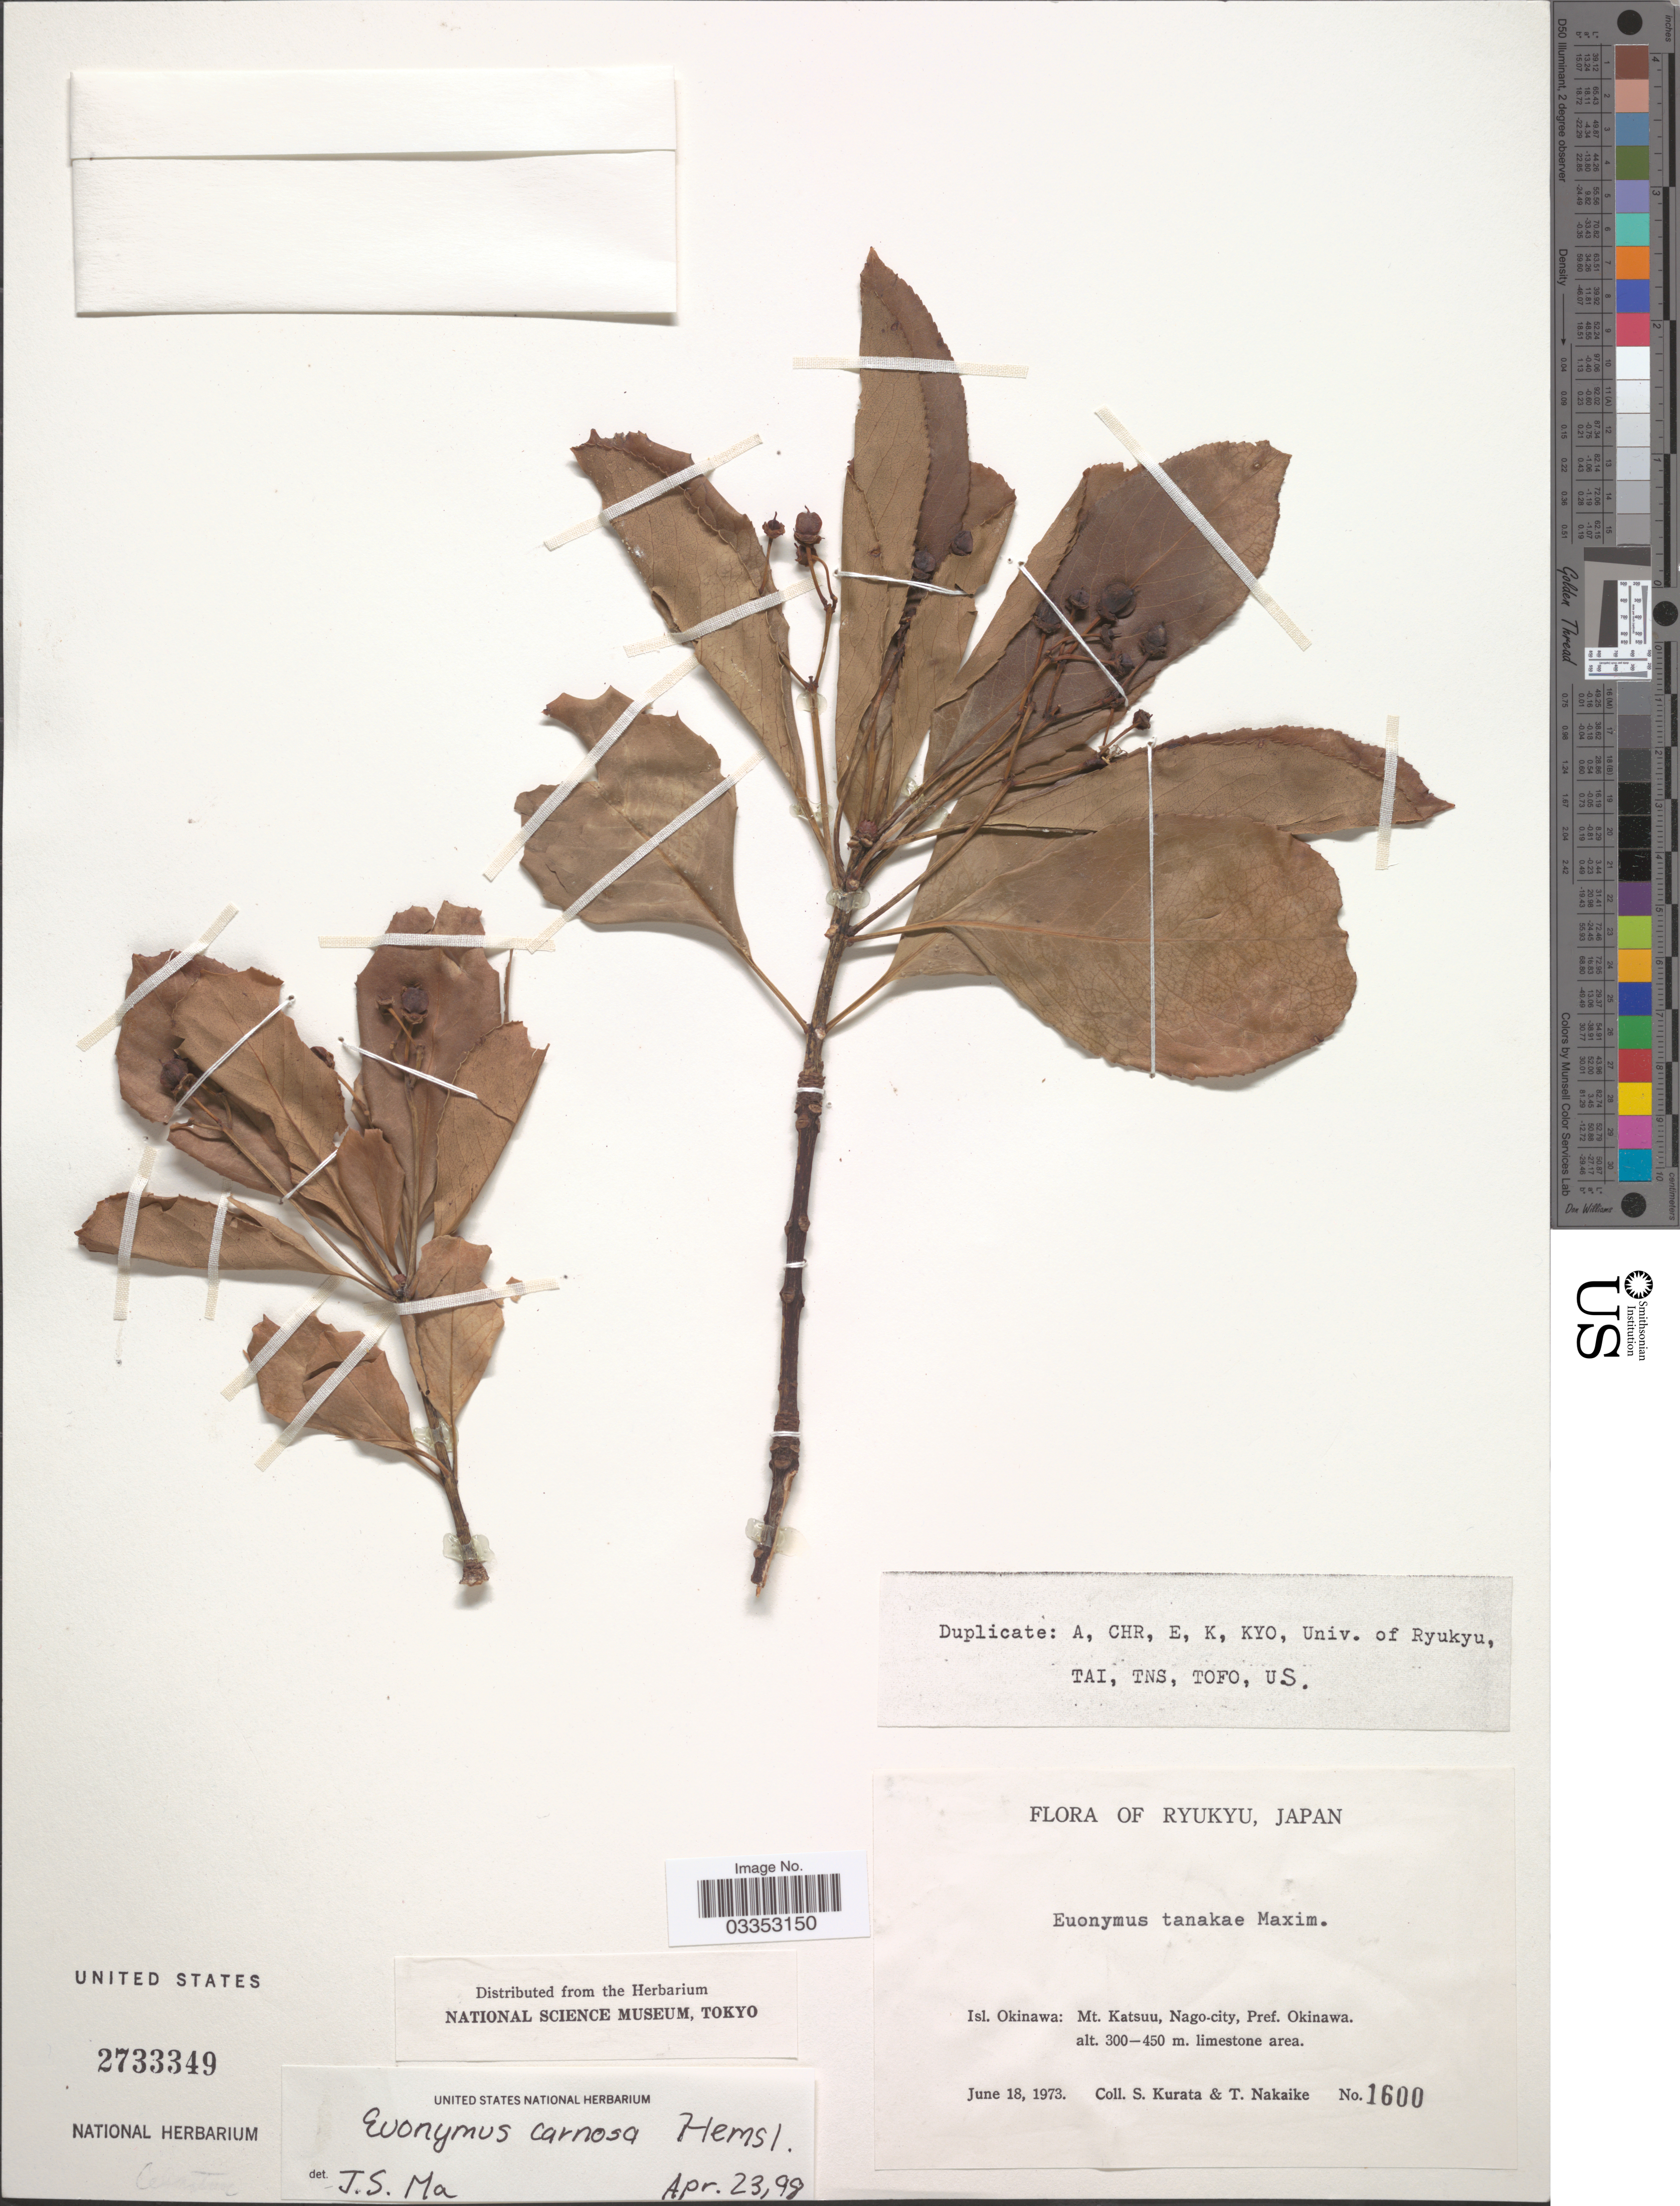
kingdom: Plantae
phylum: Tracheophyta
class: Magnoliopsida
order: Celastrales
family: Celastraceae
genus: Euonymus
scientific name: Euonymus carnosus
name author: Hemsl.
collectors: Sa. Kurata & T. Nakaike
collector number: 1600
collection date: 1973-06-18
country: Japan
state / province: Okinawa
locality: Ryukyu. Isl. Okinawa: Mt. Katsuu, Nago-city, Pref. Okinawa.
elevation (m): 300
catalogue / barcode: US 2733349